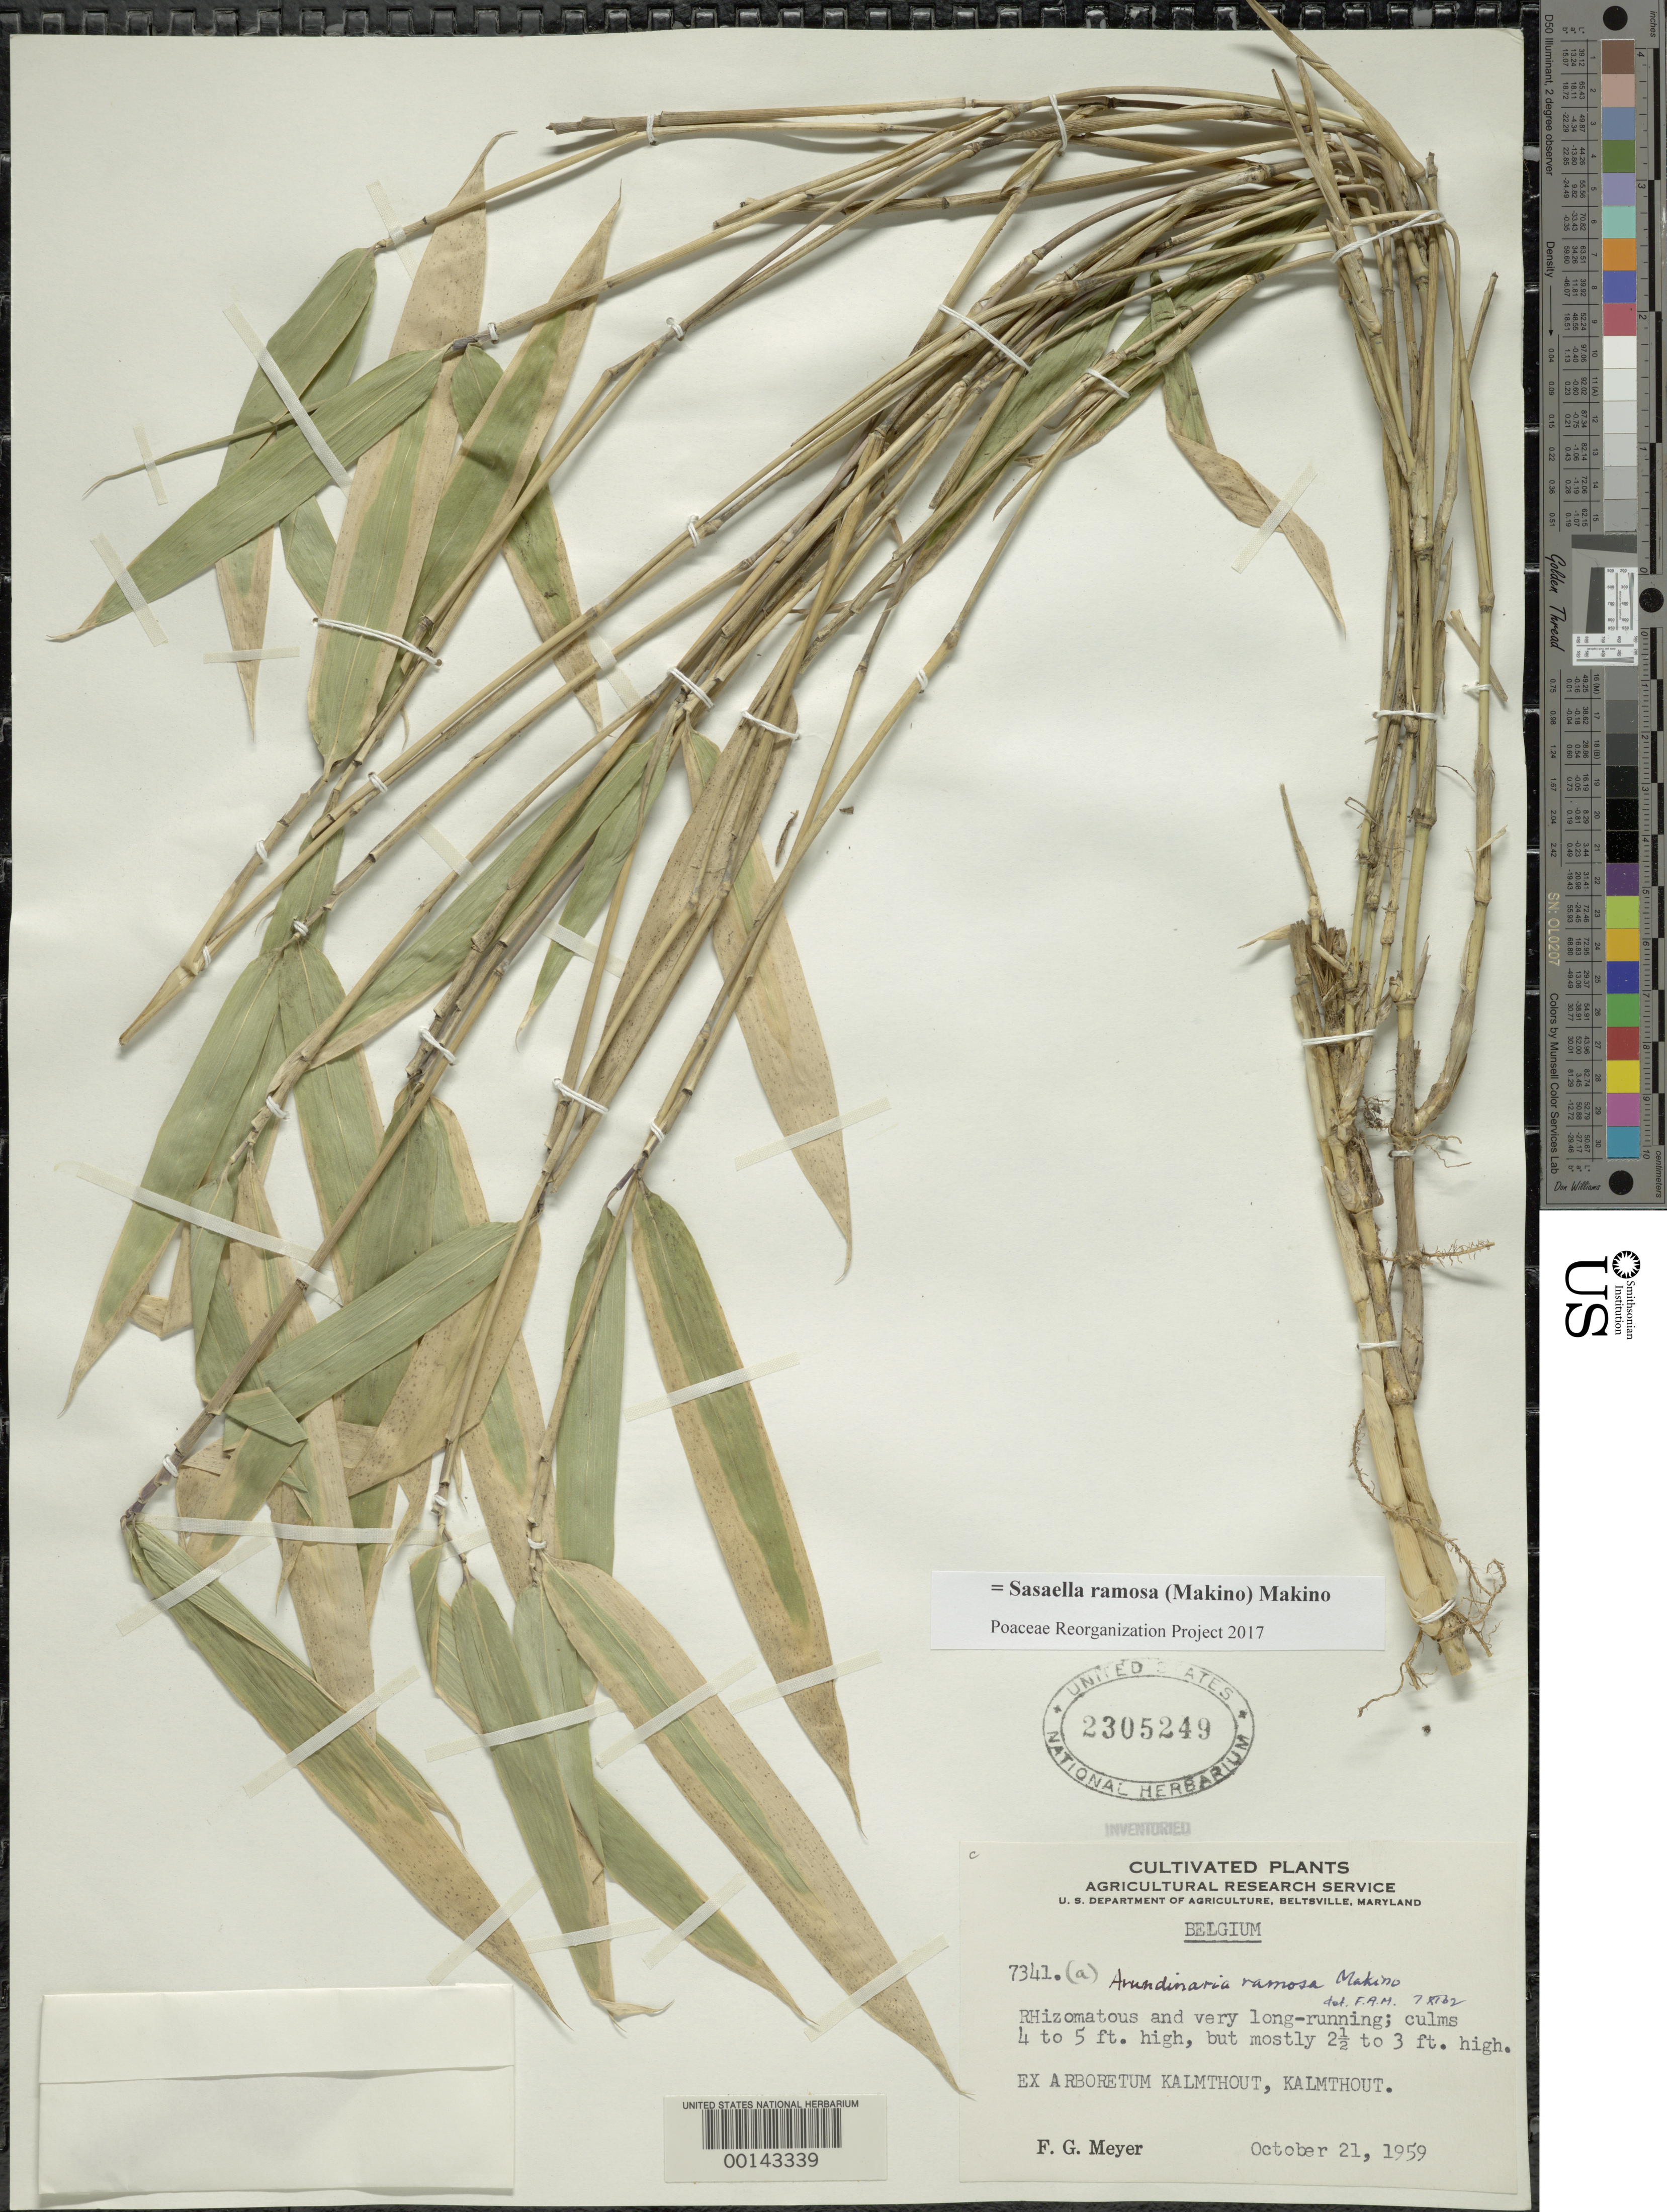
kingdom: Plantae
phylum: Tracheophyta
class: Liliopsida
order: Poales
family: Poaceae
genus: Sasaella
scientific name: Sasaella ramosa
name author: (Makino) Makino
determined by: Poaceae Reorganization Project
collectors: F. G. Meyer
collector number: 7341 A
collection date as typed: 21 Oct 1959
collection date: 1959-10-21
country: Belgium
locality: Kamthout, Arboretum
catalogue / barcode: US 2305249